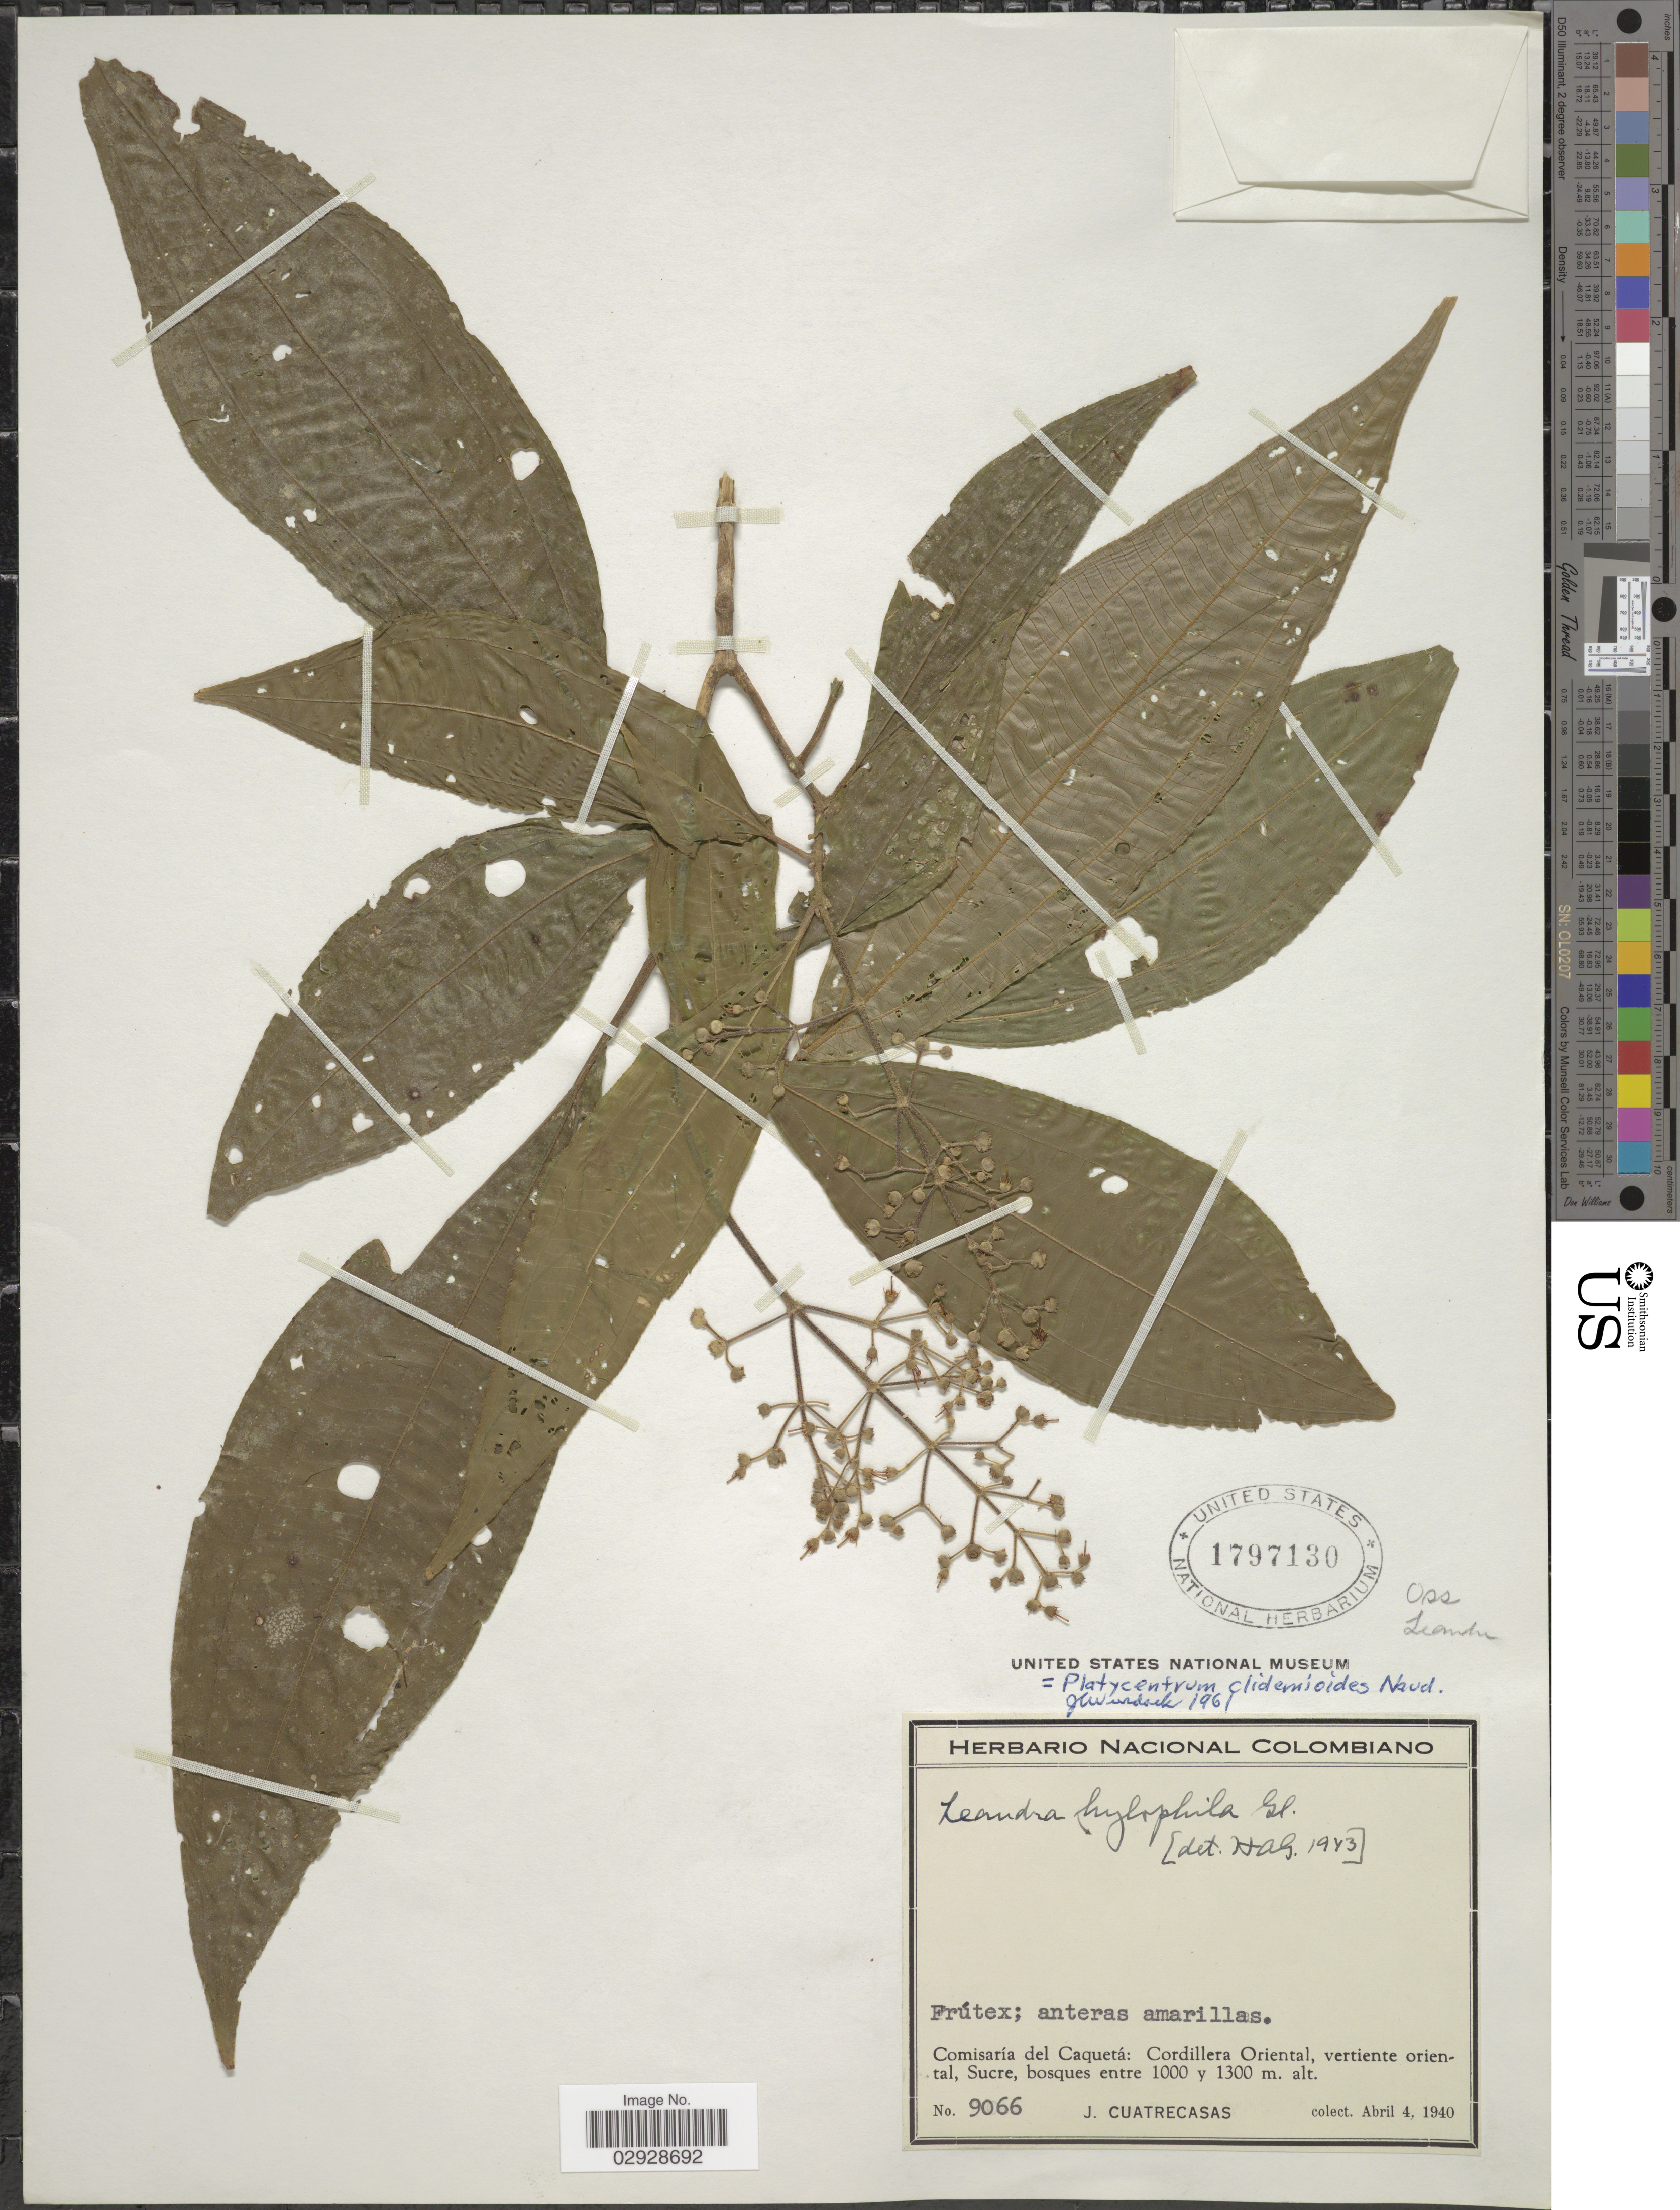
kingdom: Plantae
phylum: Tracheophyta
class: Magnoliopsida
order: Myrtales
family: Melastomataceae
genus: Leandra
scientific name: Leandra clidemioides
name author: (Naudin) Wurdack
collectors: J. Cuatrecasas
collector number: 9066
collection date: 1940-04-04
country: Colombia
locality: Comisaría del Caquetá: Cordillera Oriental, vertiente oriental, Sucre.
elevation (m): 1000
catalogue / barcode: US 1797130